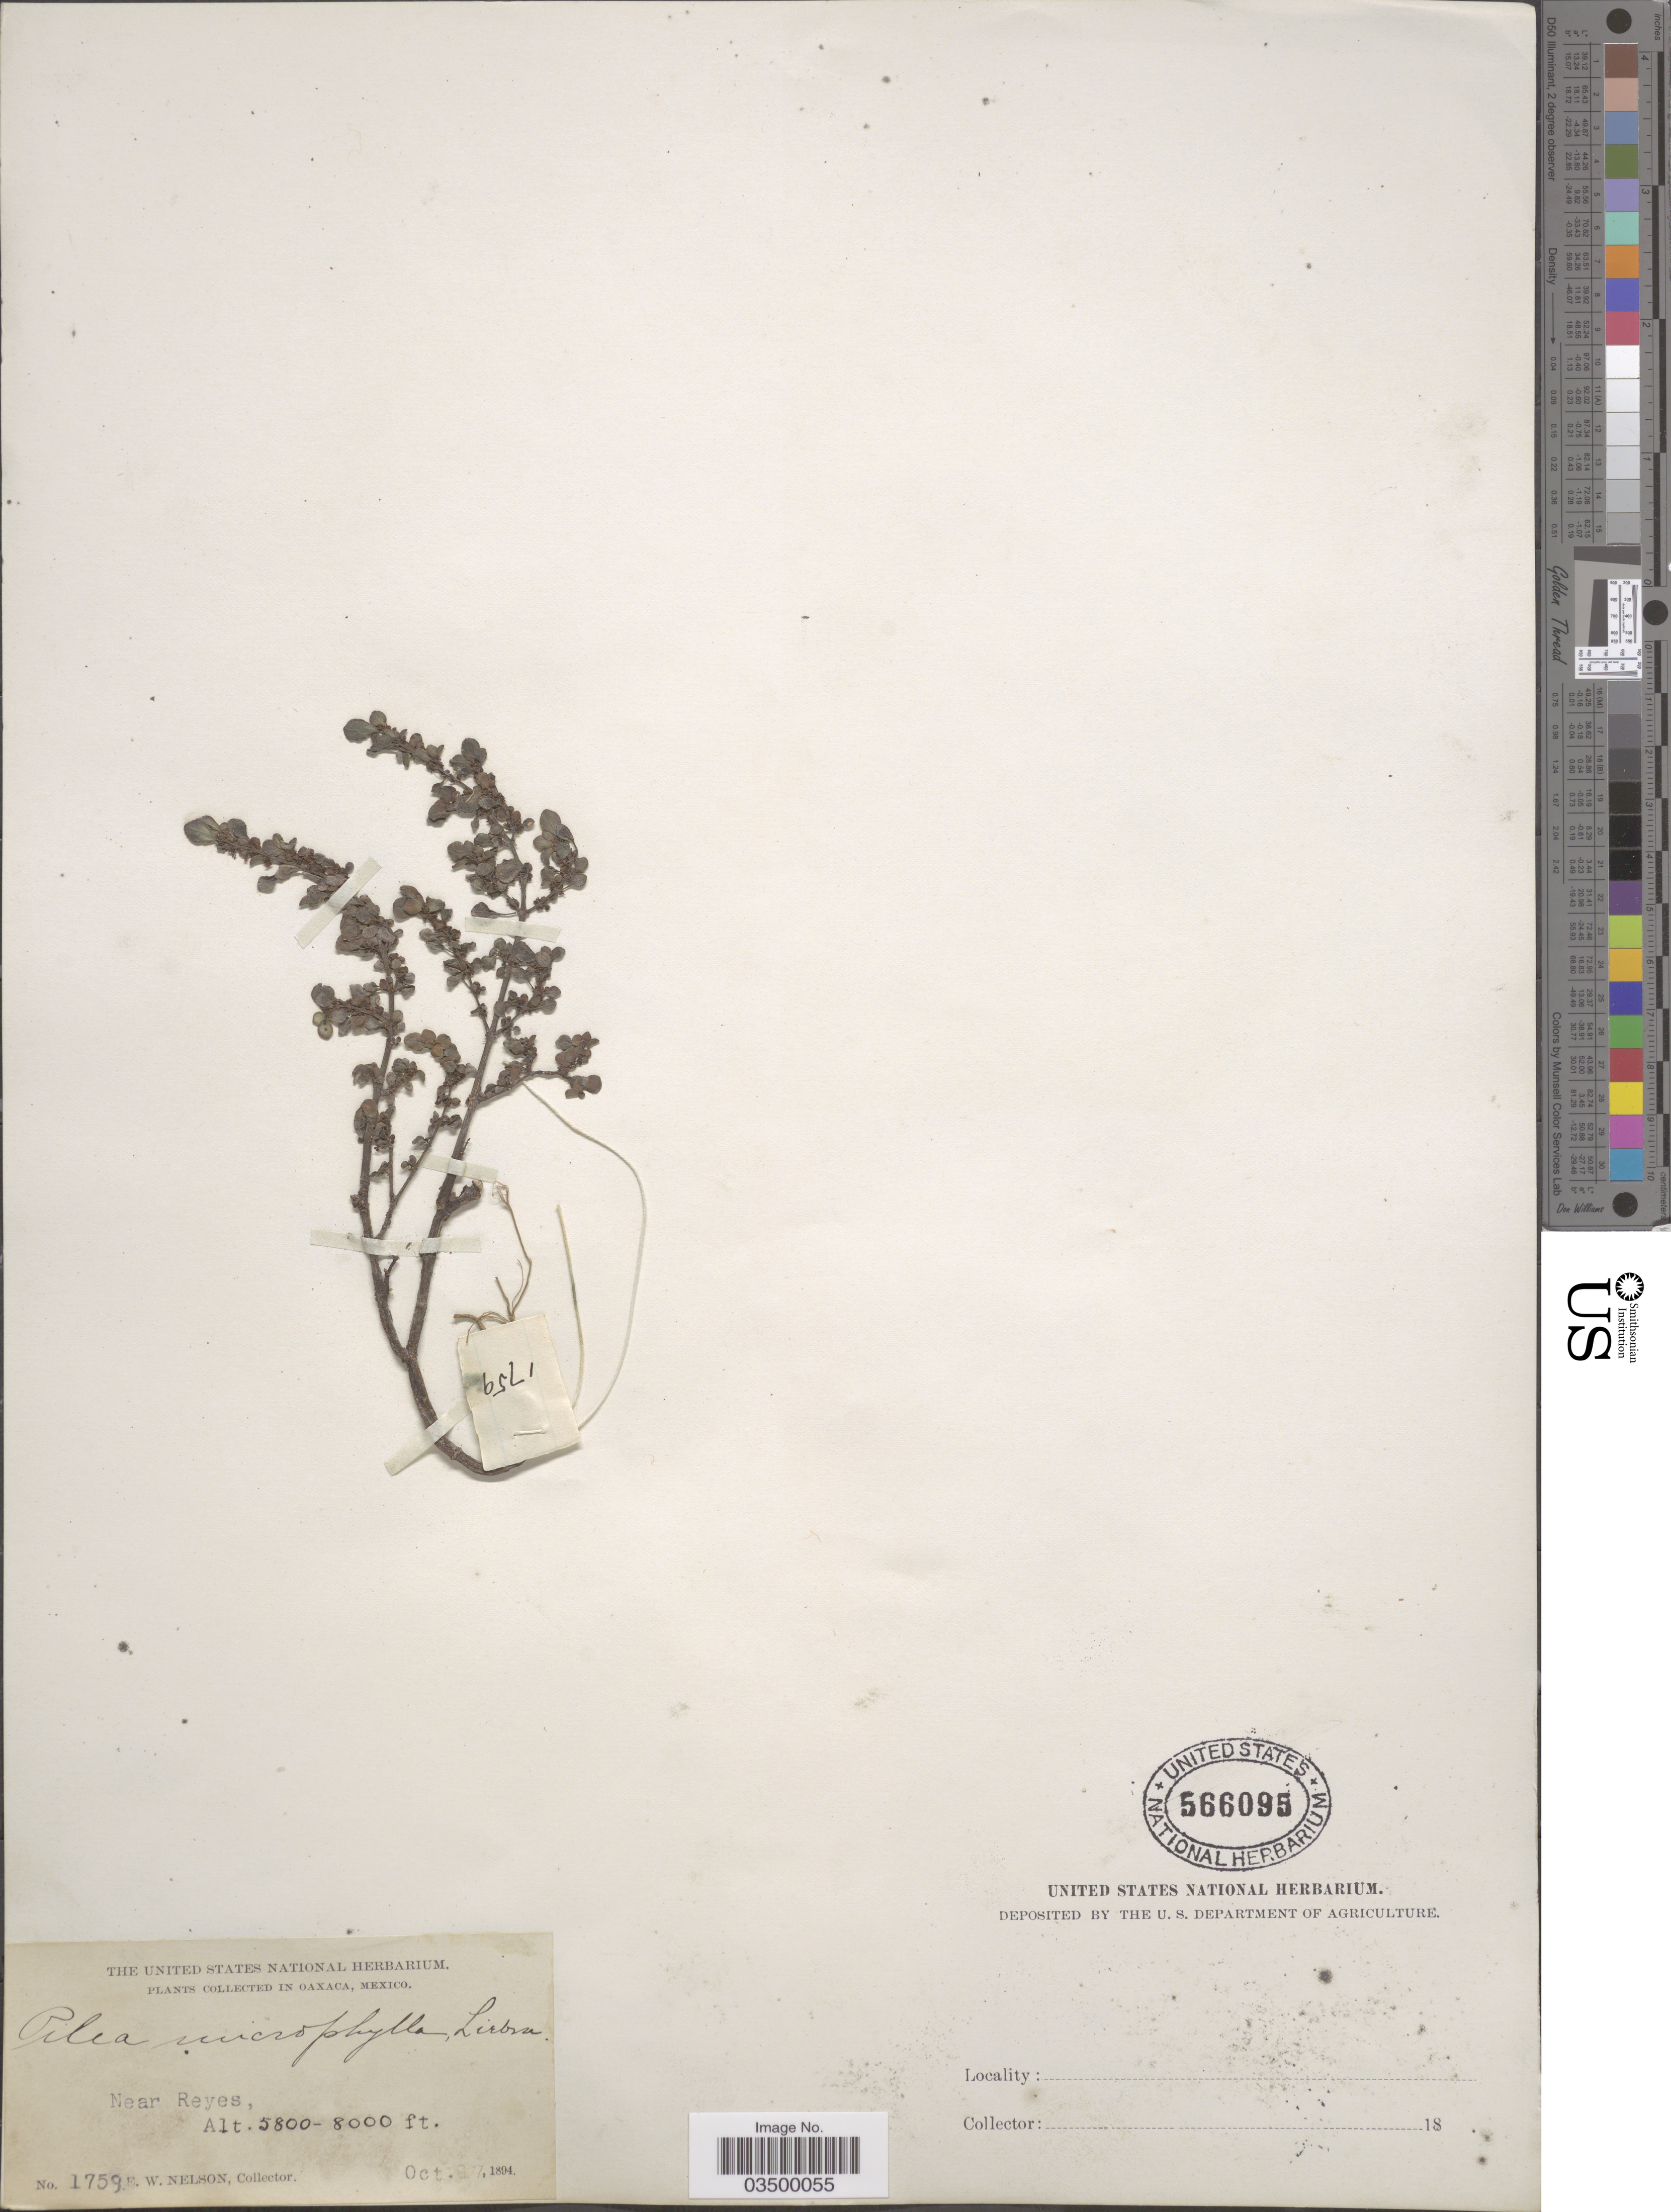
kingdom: Plantae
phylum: Tracheophyta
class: Magnoliopsida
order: Rosales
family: Urticaceae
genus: Pilea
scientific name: Pilea microphylla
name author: (L.) Liebm.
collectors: E. W. Nelson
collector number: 1759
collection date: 1894-10-17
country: Mexico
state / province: Oaxaca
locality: Near Reyes.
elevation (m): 1768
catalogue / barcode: US 566095